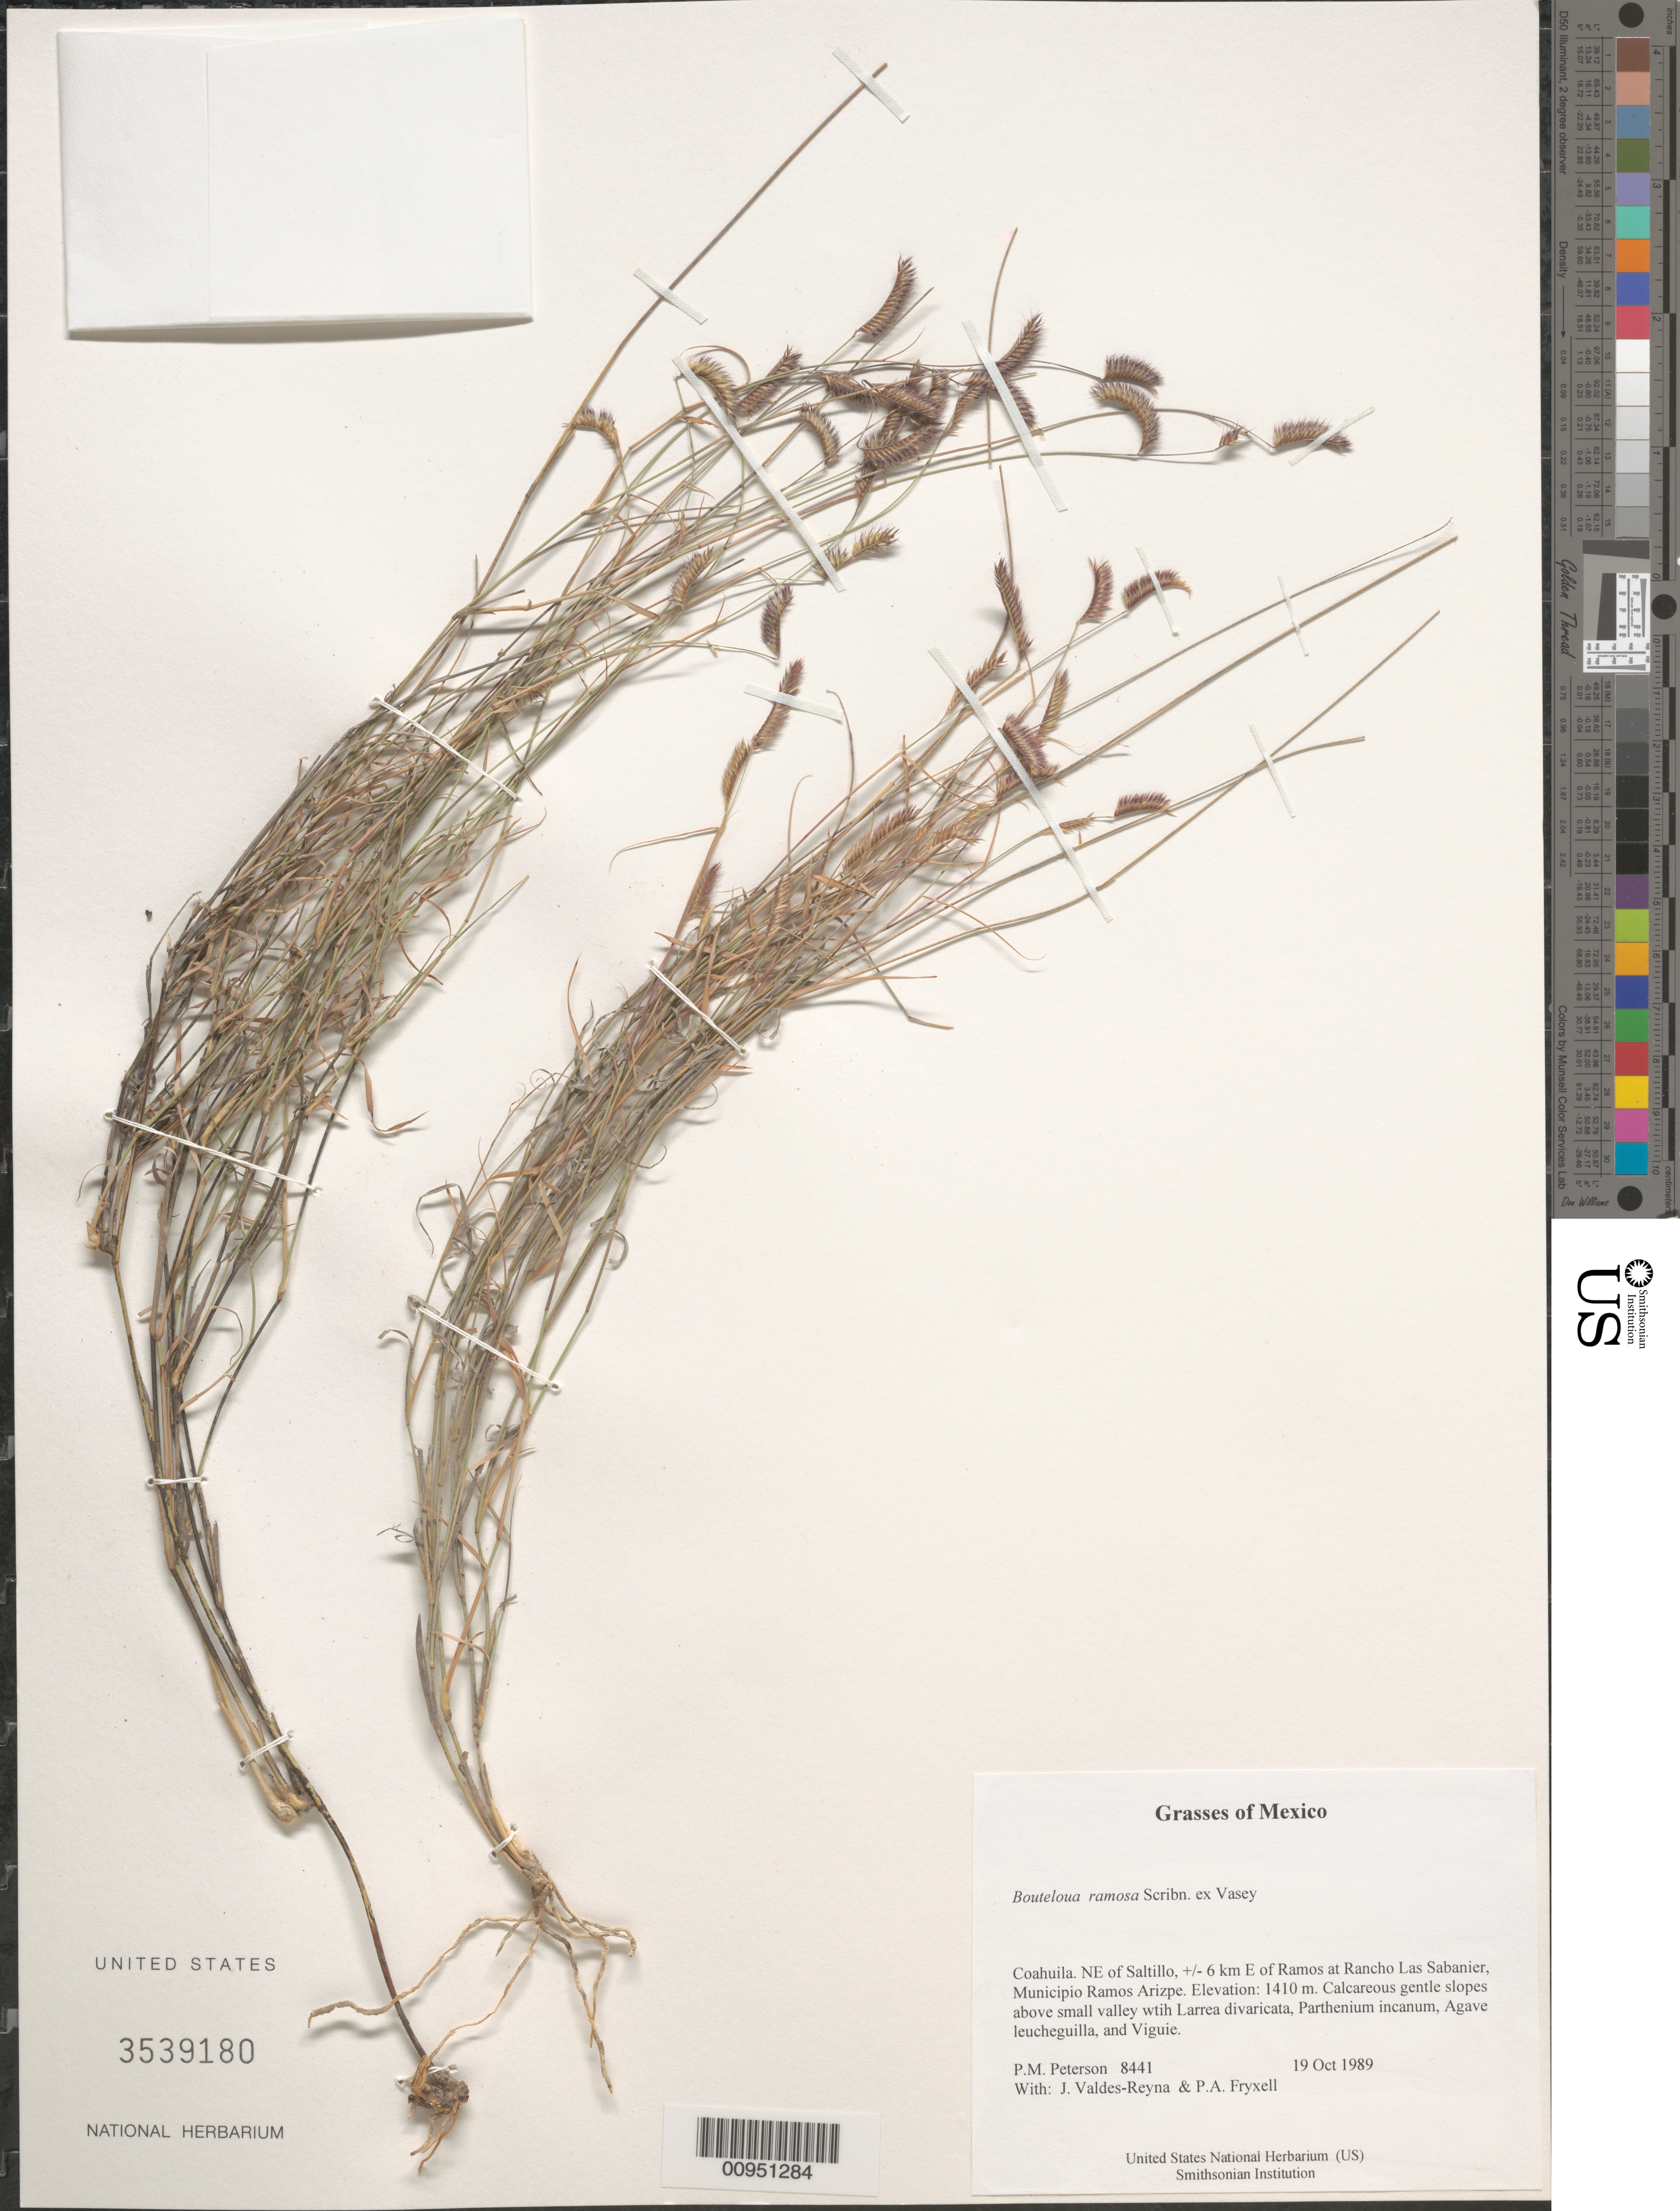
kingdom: Plantae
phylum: Tracheophyta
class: Liliopsida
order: Poales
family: Poaceae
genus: Bouteloua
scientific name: Bouteloua ramosa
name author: Scribn. ex Vasey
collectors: P. M. Peterson, J. Valdés-Reyna & P. A. Fryxell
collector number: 08441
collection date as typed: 19 Oct 1989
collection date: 1989-10-19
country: Mexico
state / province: Coahuila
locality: NE of Saltillo, +/- 6 km E of Ramos at Rancho Las Sabanier, Municipio Ramos Arizpe.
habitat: Calcareous gentle slopes above small valley wtih Larrea divaricata, Parthenium incanum, Agave leucheguilla, and Viguie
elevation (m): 1410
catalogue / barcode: US 3539180